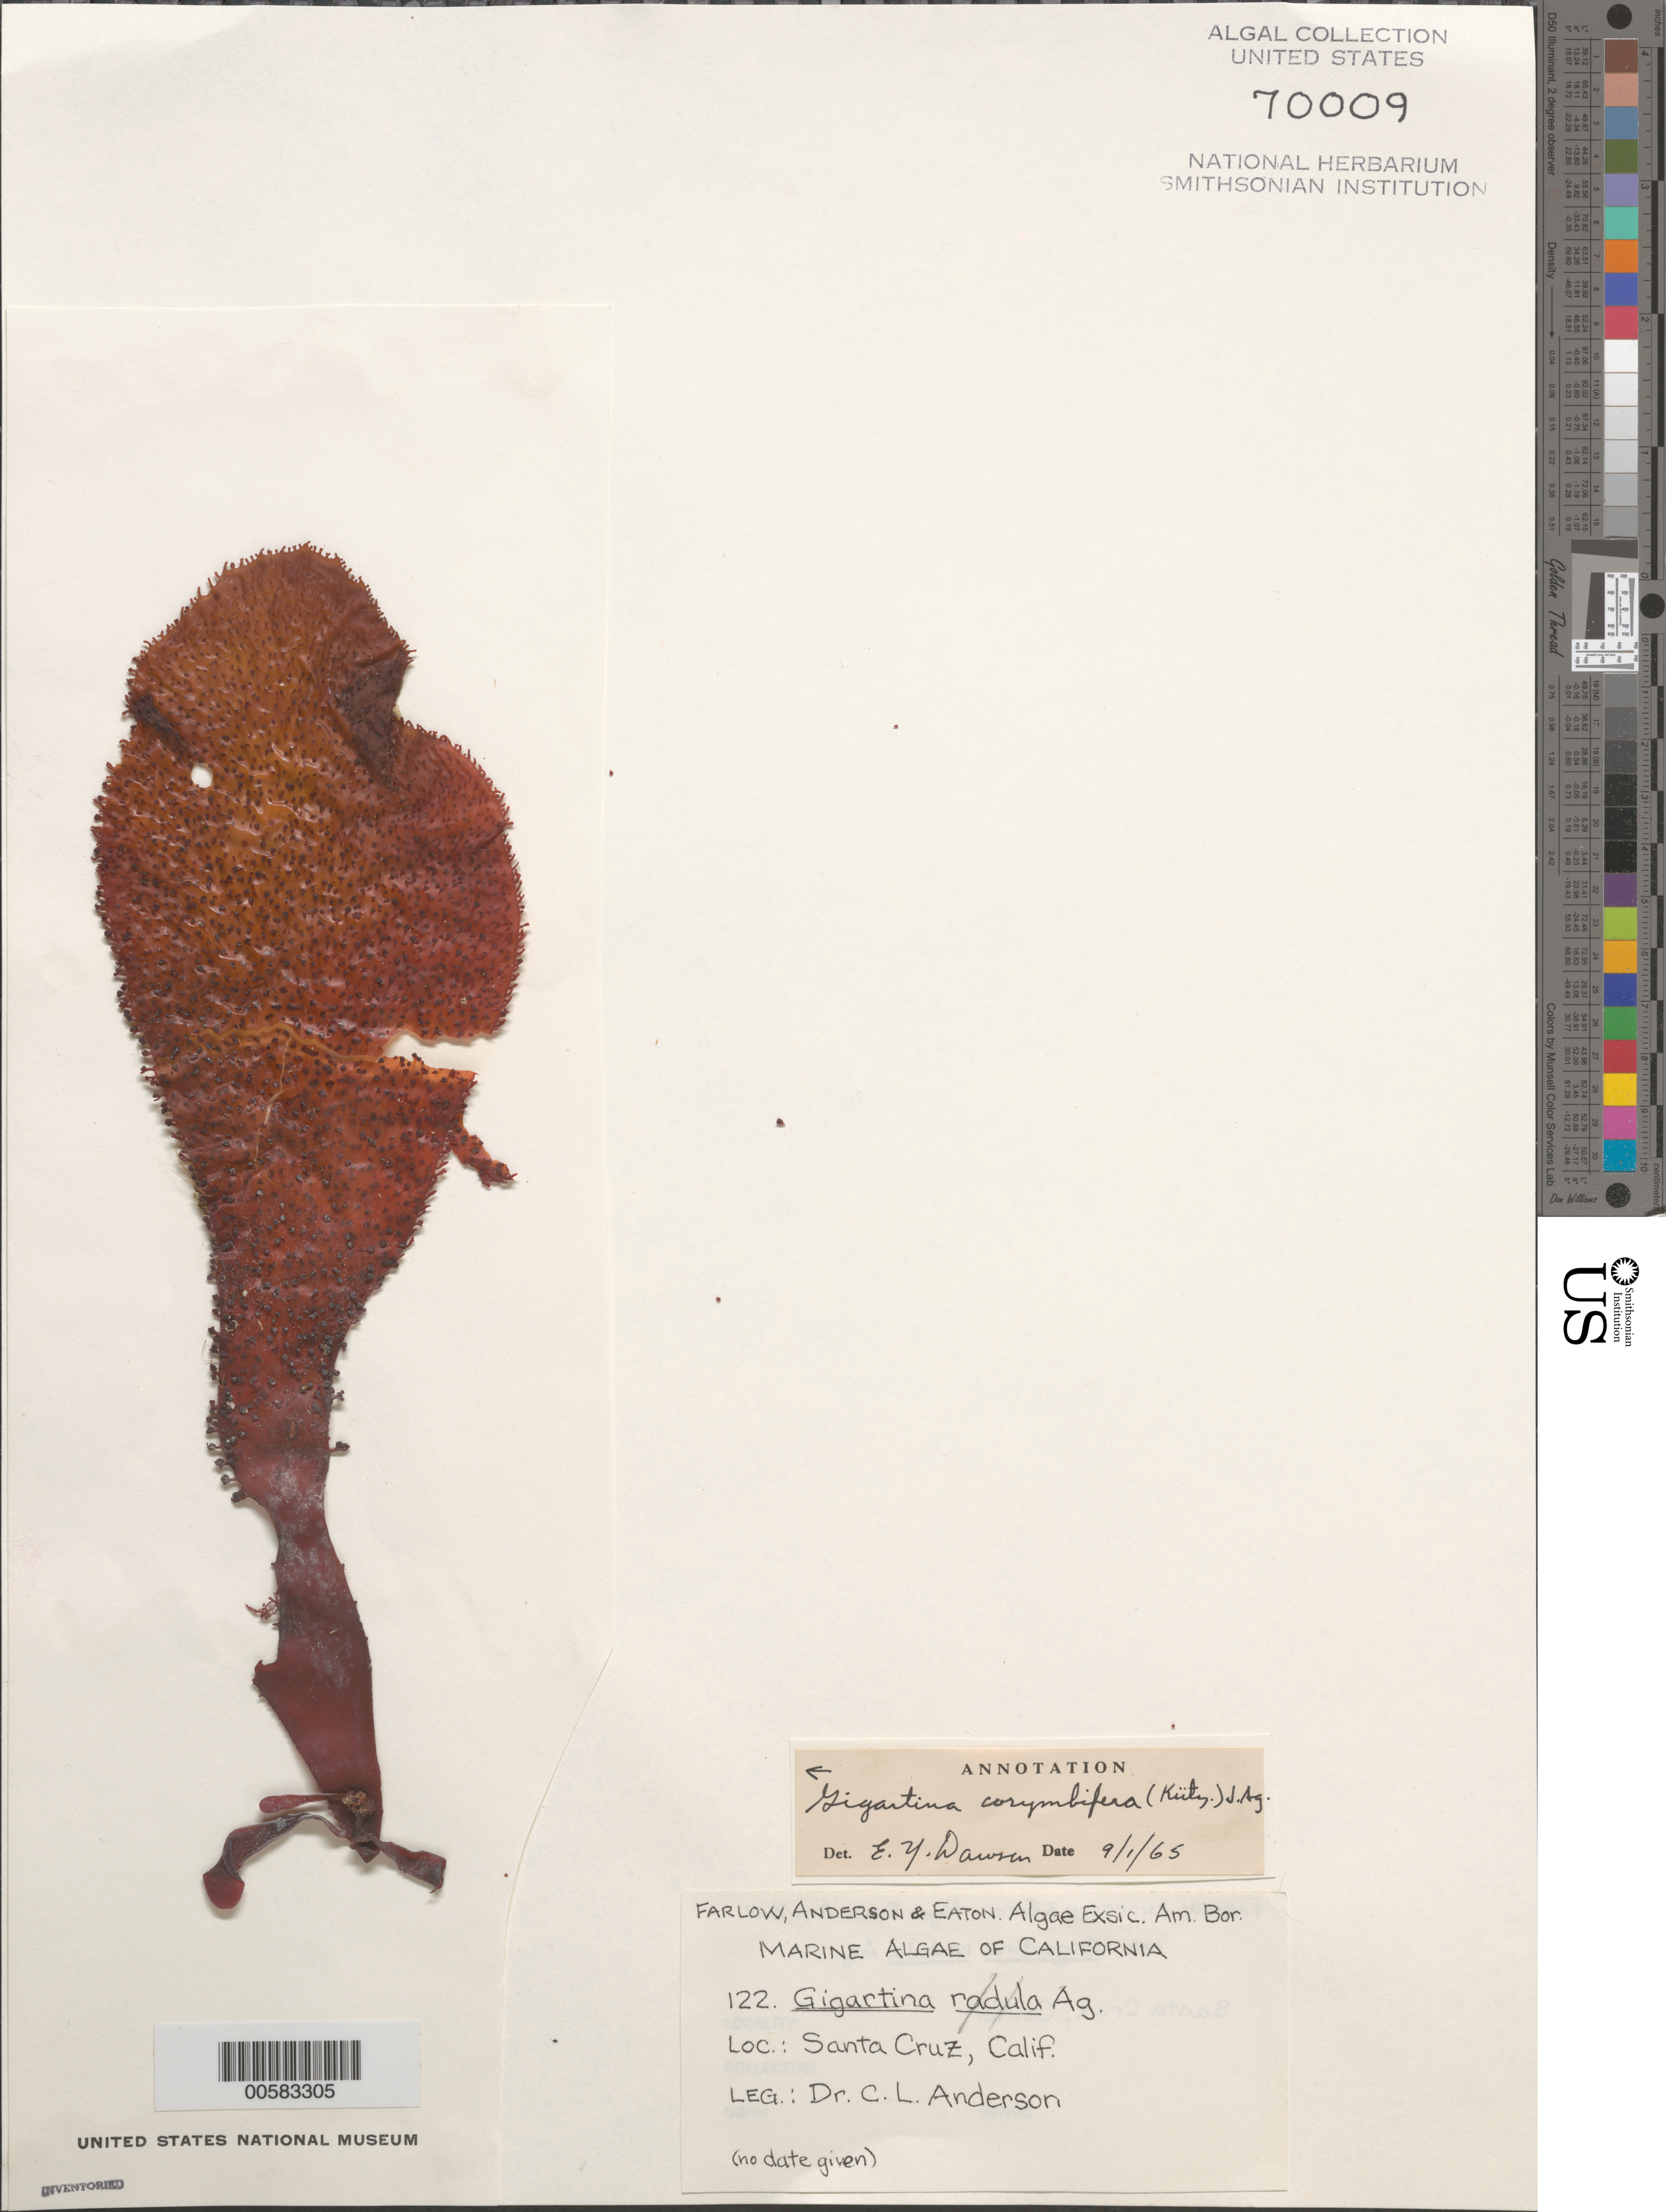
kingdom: Plantae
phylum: Rhodophyta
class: Florideophyceae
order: Gigartinales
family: Gigartinaceae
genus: Chondracanthus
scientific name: Chondracanthus corymbiferus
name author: (Kütz.) Guiry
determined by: Algae name updating Project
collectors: C. L. Anderson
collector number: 122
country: United States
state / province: California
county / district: Santa Cruz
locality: Santa Cruz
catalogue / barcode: US 70009